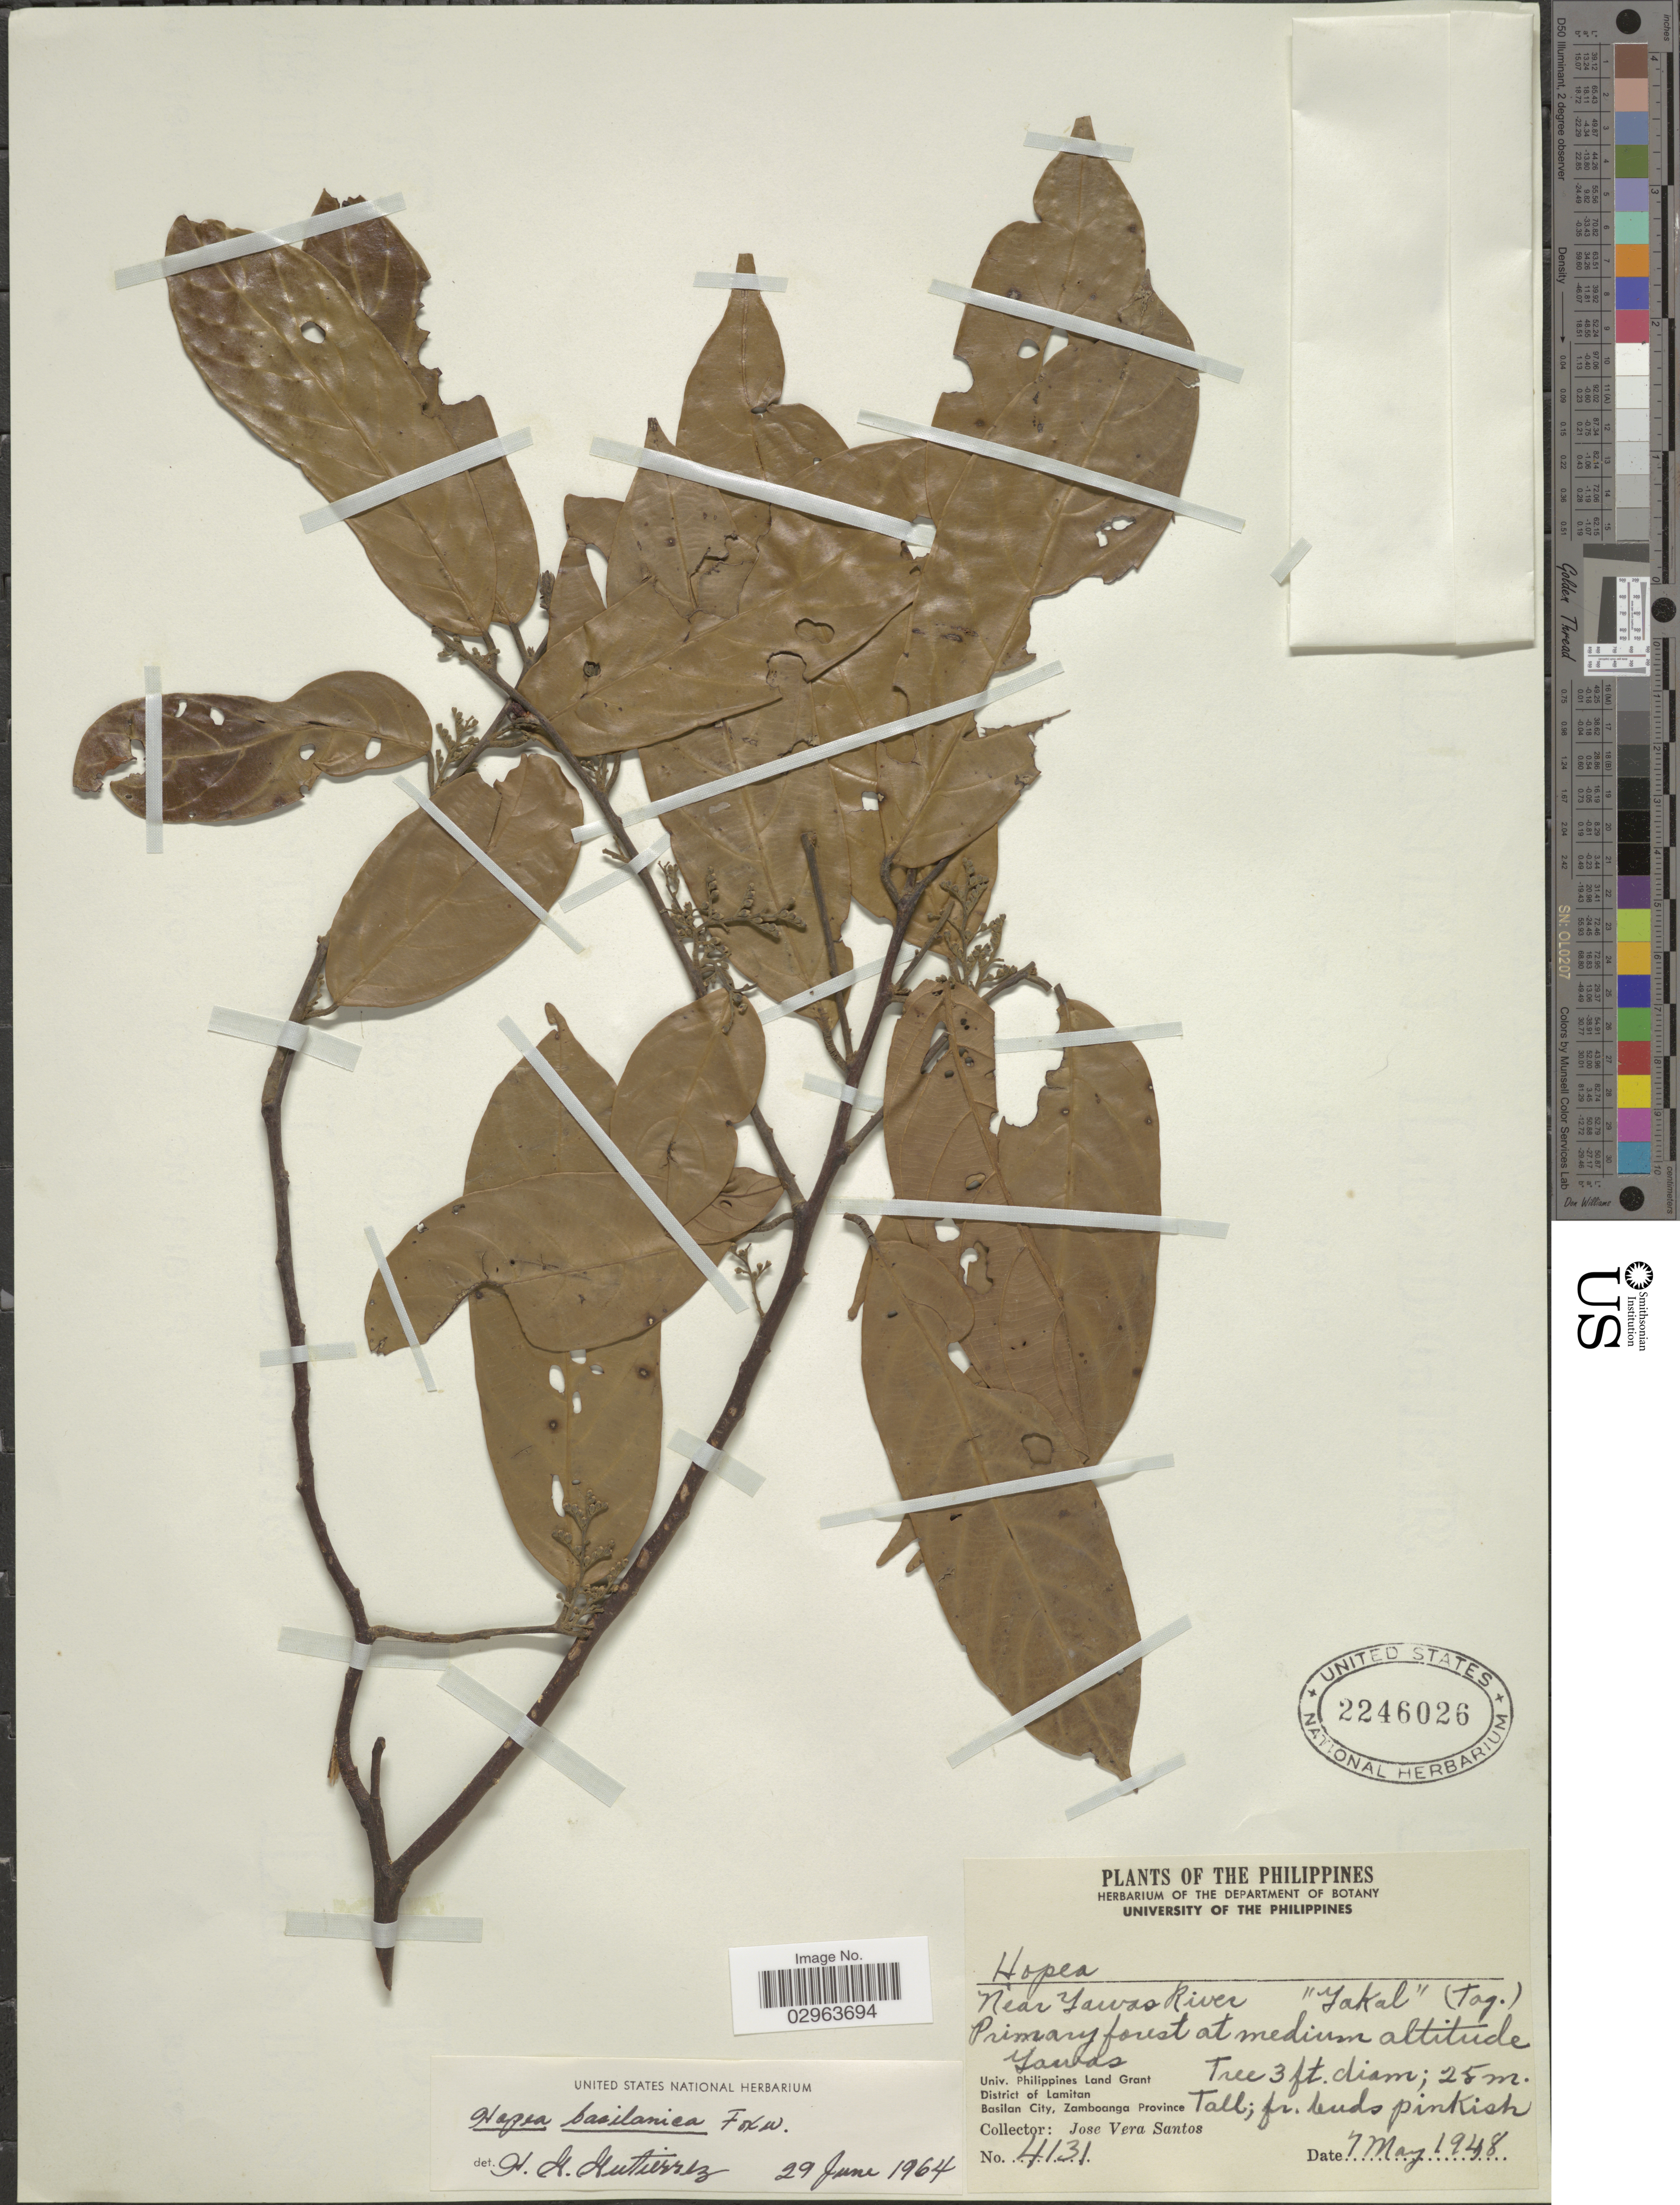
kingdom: Plantae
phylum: Tracheophyta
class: Magnoliopsida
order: Malvales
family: Dipterocarpaceae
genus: Hopea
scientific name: Hopea basilanica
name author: Foxw.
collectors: J. Santos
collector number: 4131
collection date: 1948-05-07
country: Philippines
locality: Near Yawas River. Yawas. Univ. Philippines Land Grant. District of Lamitan Basilan City, Zamboanga Province.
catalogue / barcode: US 2246026